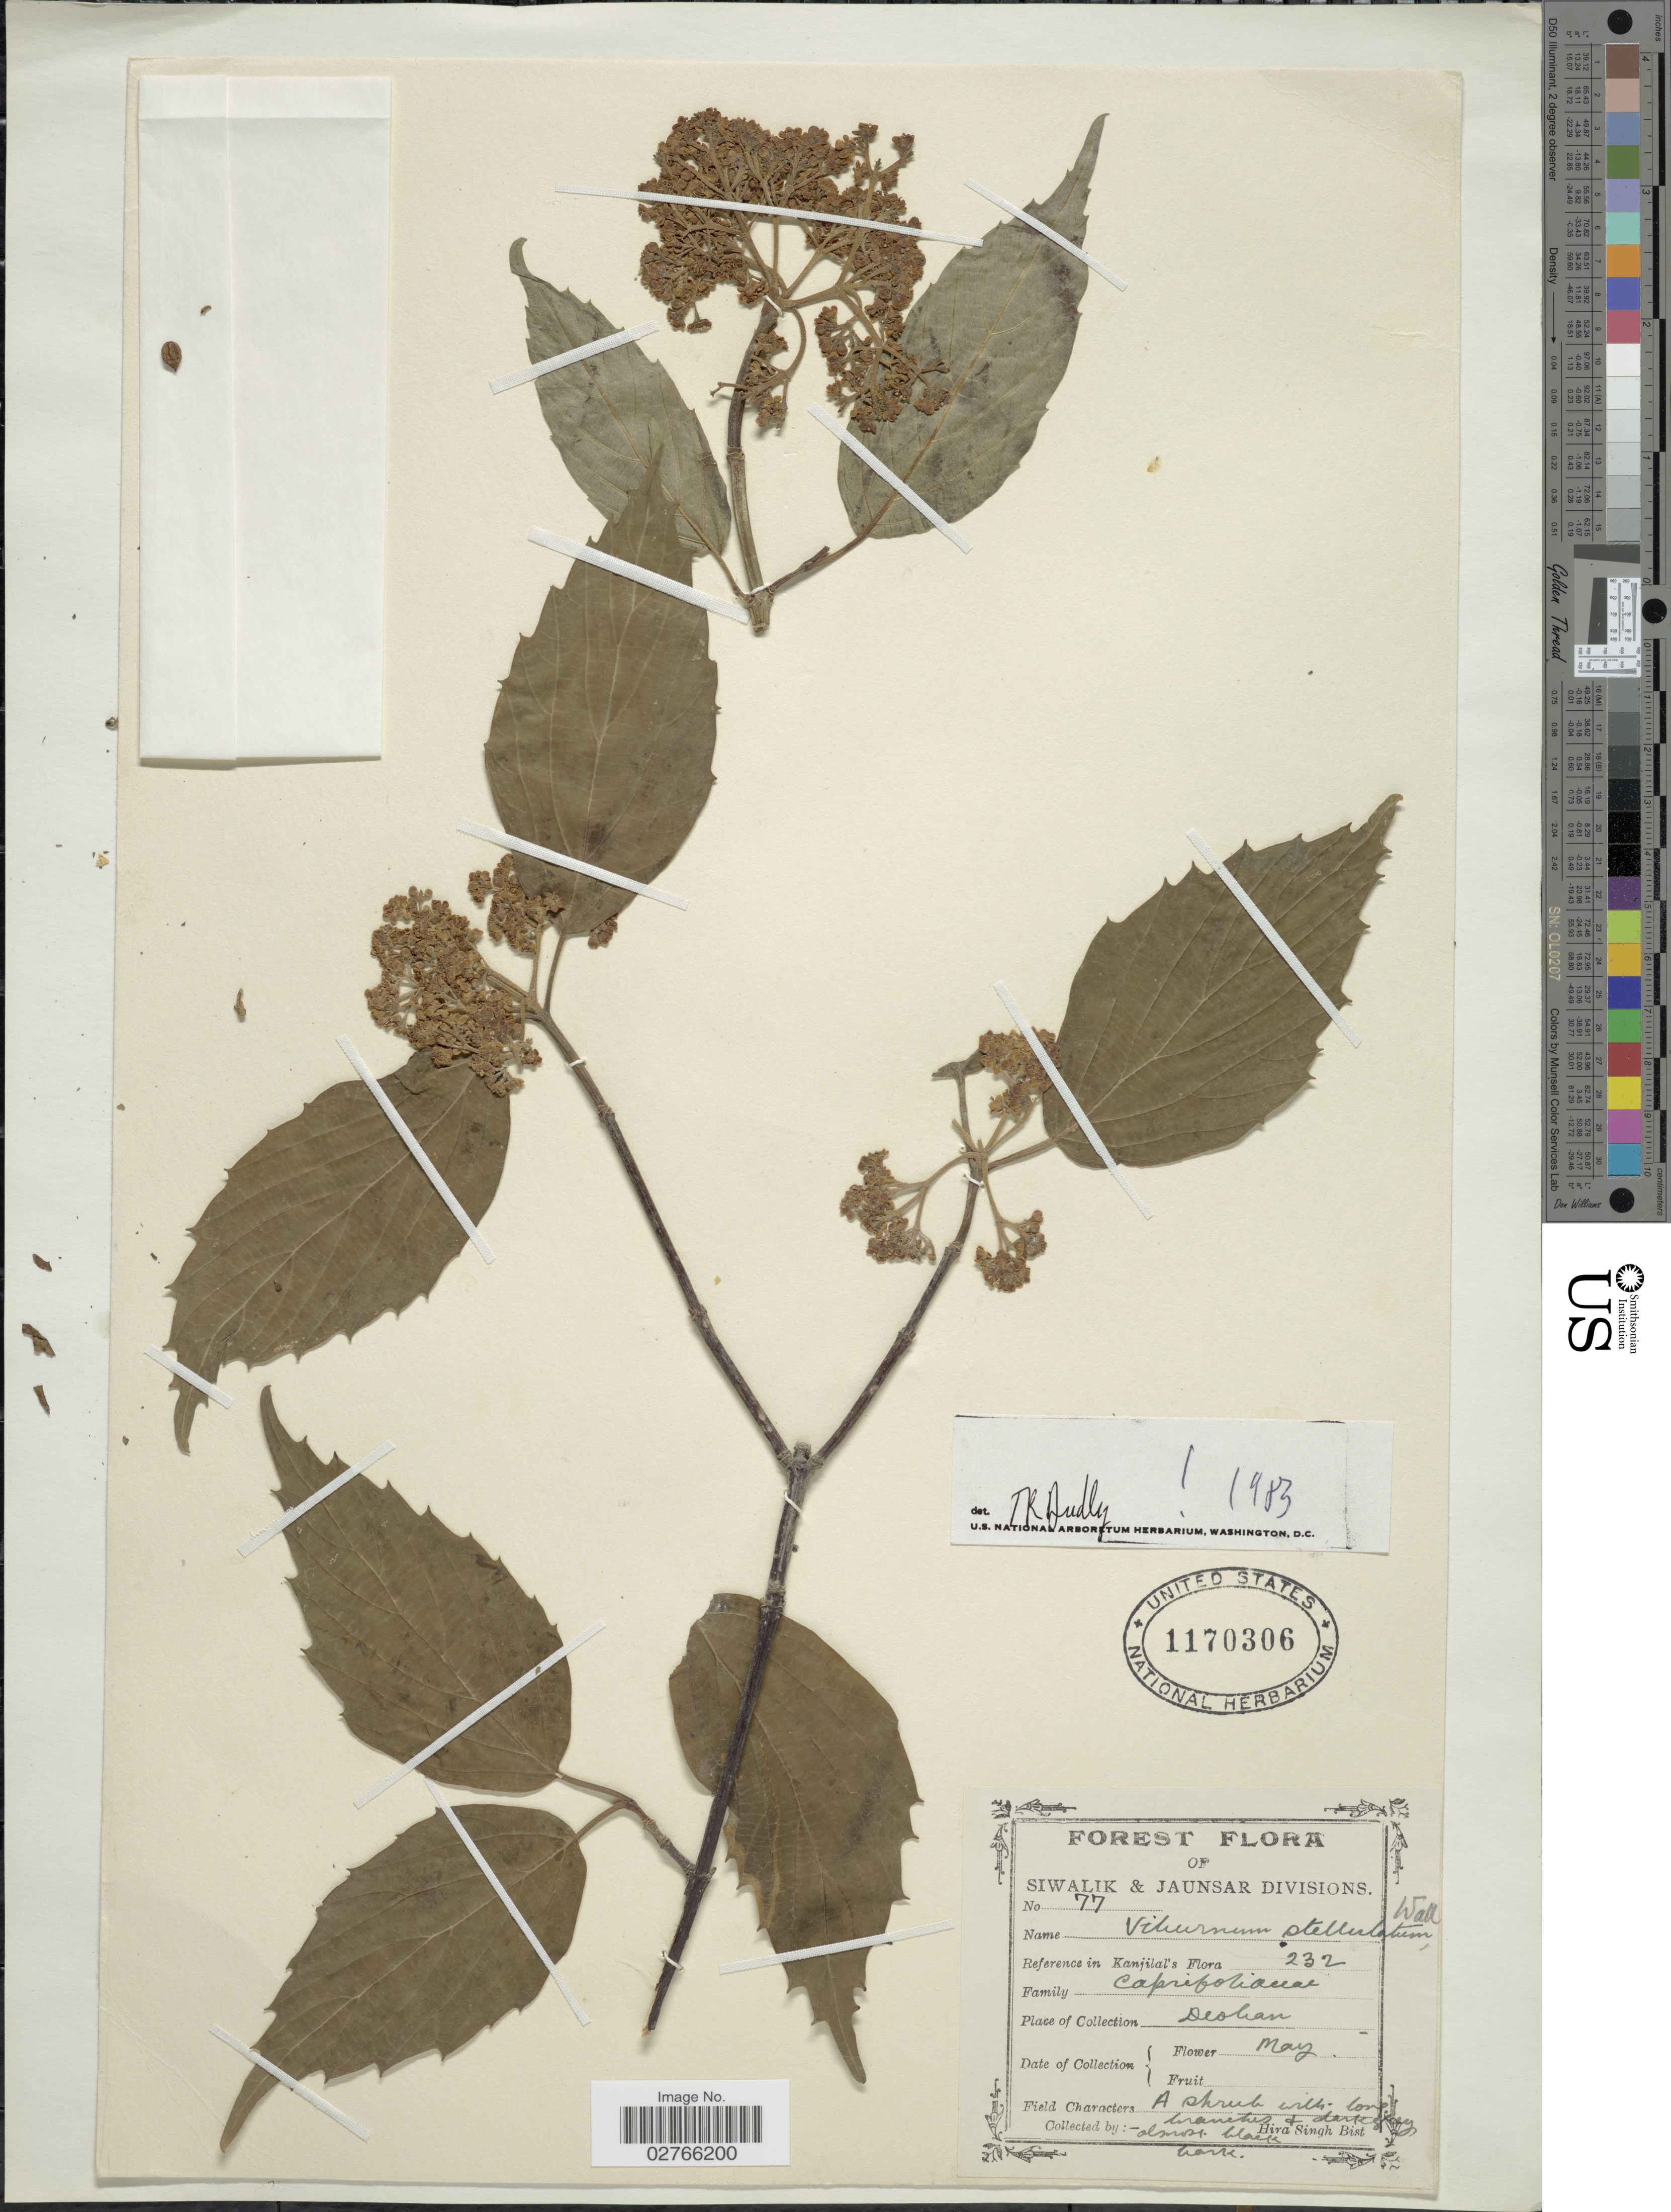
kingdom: Plantae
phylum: Tracheophyta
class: Magnoliopsida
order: Dipsacales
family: Viburnaceae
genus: Viburnum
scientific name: Viburnum mullaha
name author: Buch.-Ham. ex D. Don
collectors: H. Bist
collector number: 77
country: India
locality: Siwalik & Jaunsar Divisions, Deoban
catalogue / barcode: US 1170306